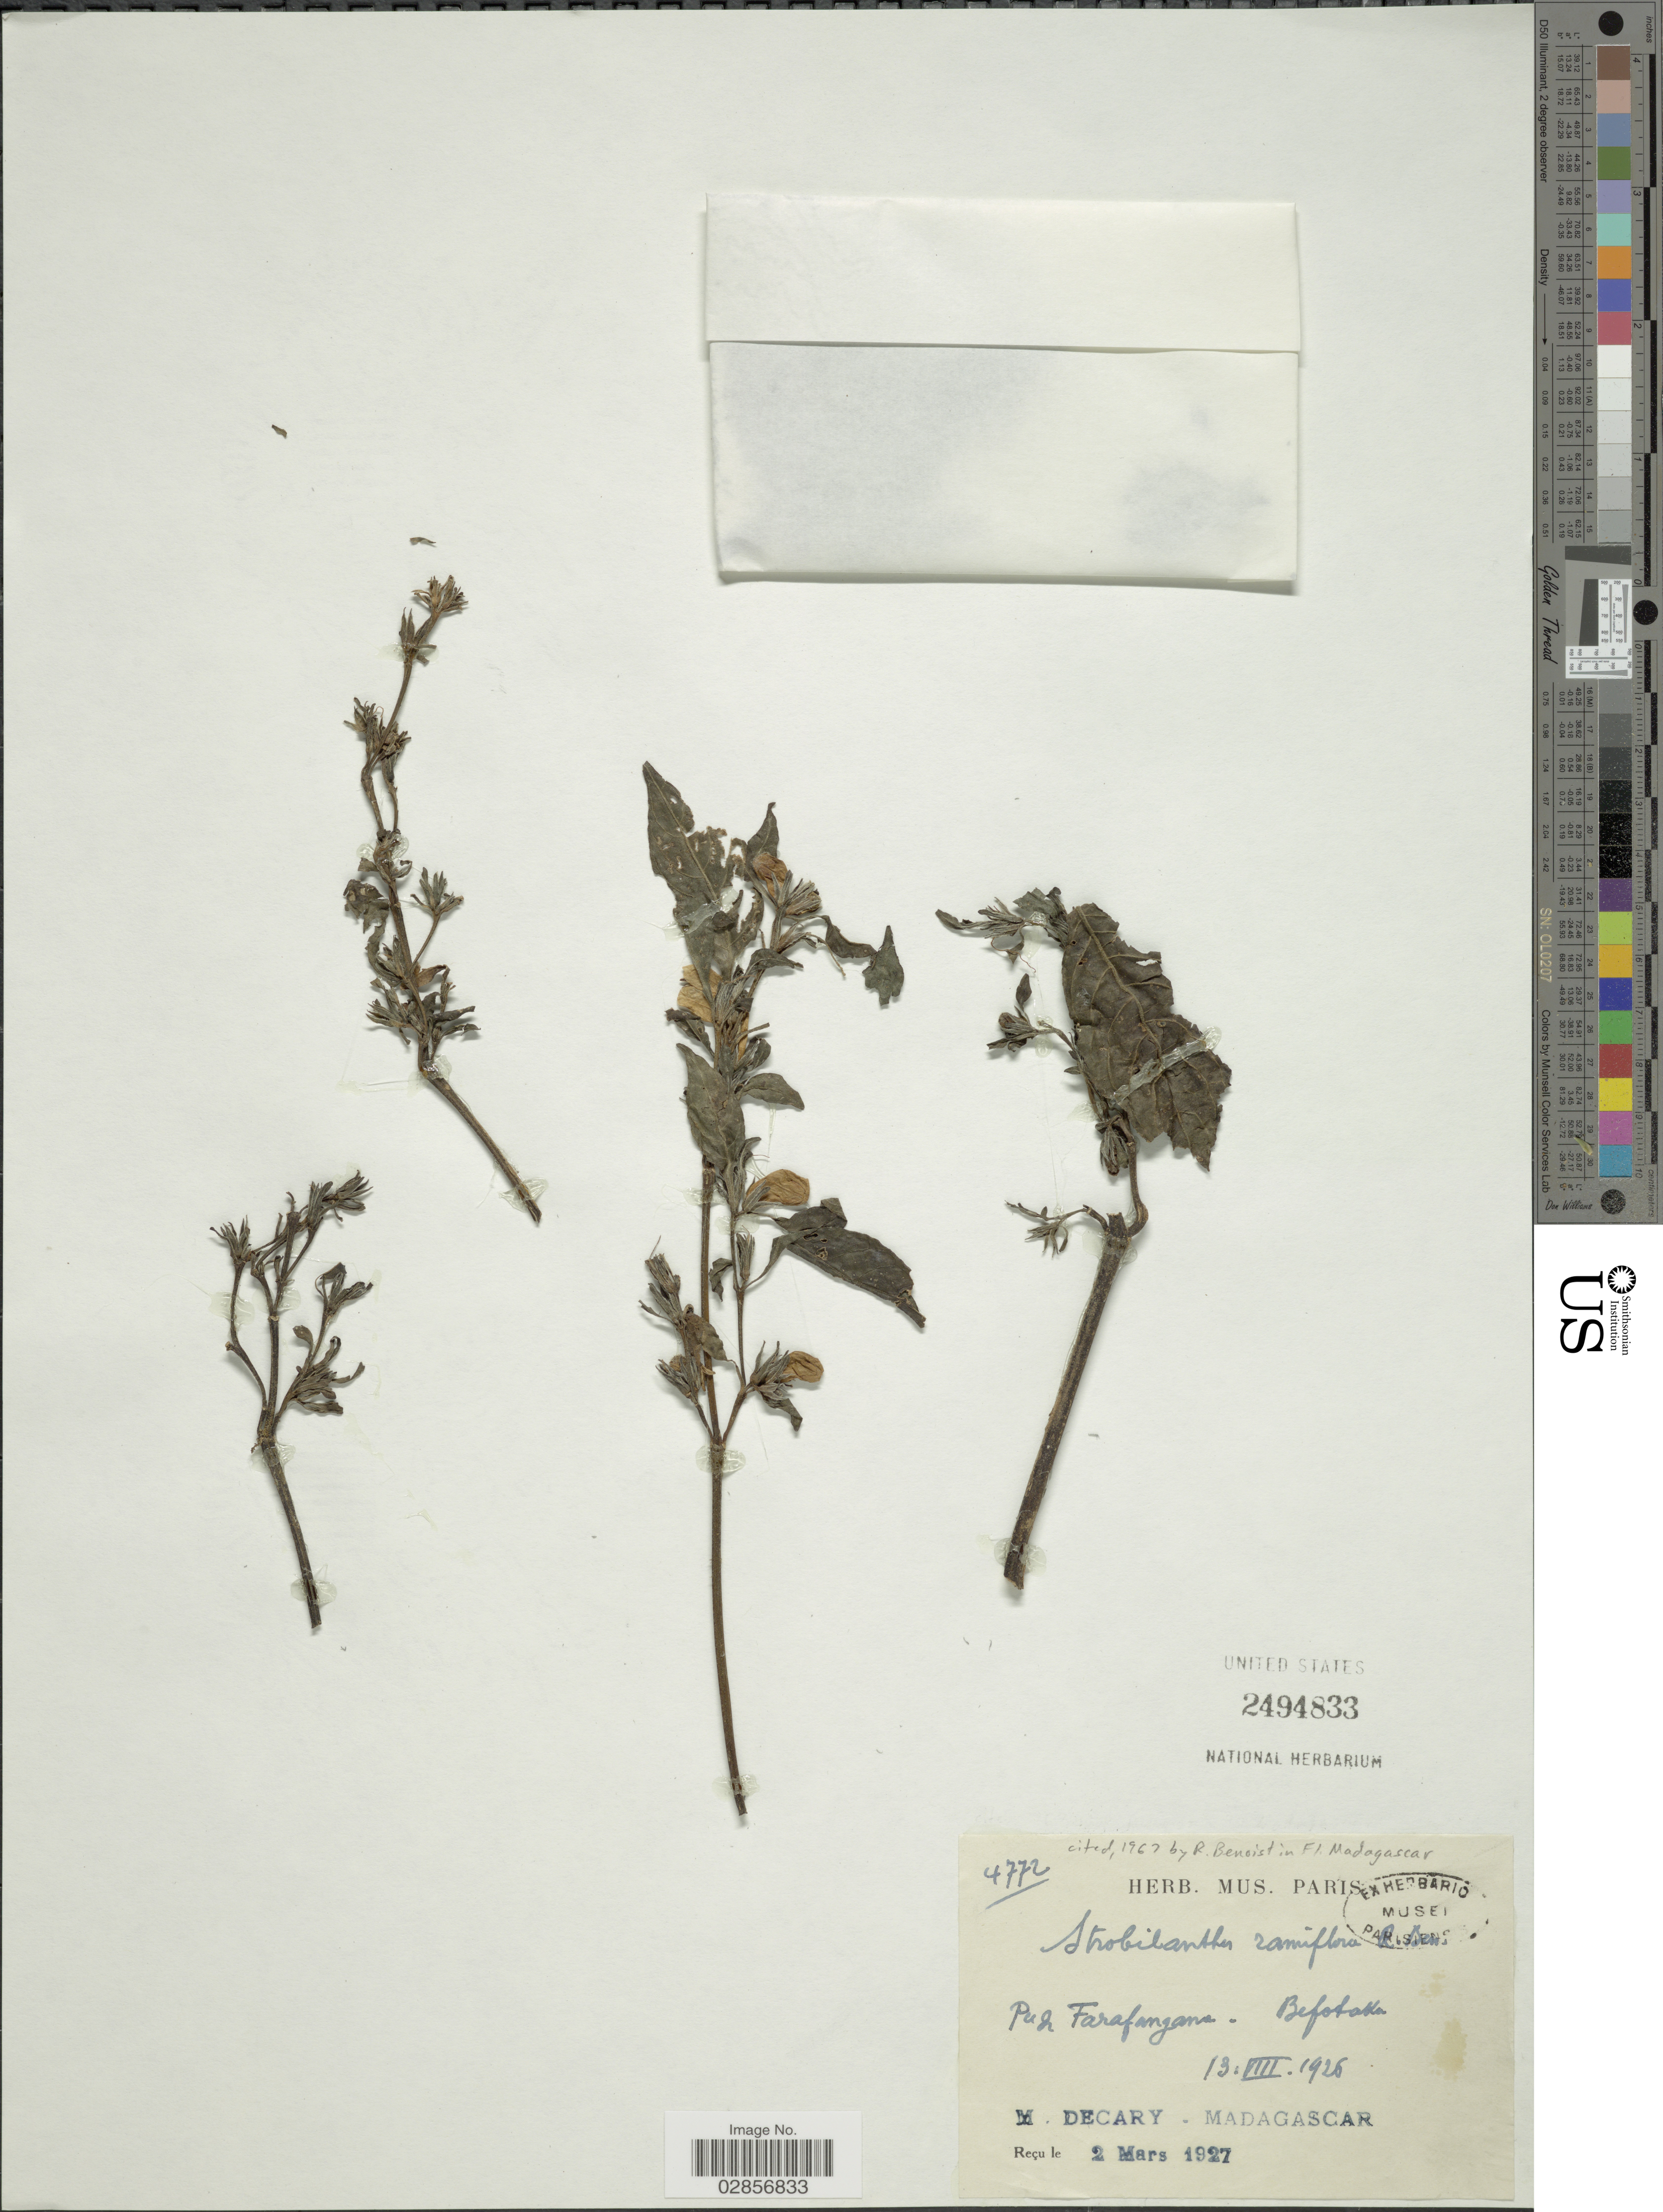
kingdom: Plantae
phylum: Tracheophyta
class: Magnoliopsida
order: Lamiales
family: Acanthaceae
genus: Strobilanthes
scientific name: Strobilanthes ramiflora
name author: Benoist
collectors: R. Decary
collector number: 4772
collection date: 1926-08-13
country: Madagascar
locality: Puz Farafangana - Befotaka.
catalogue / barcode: US 2494833